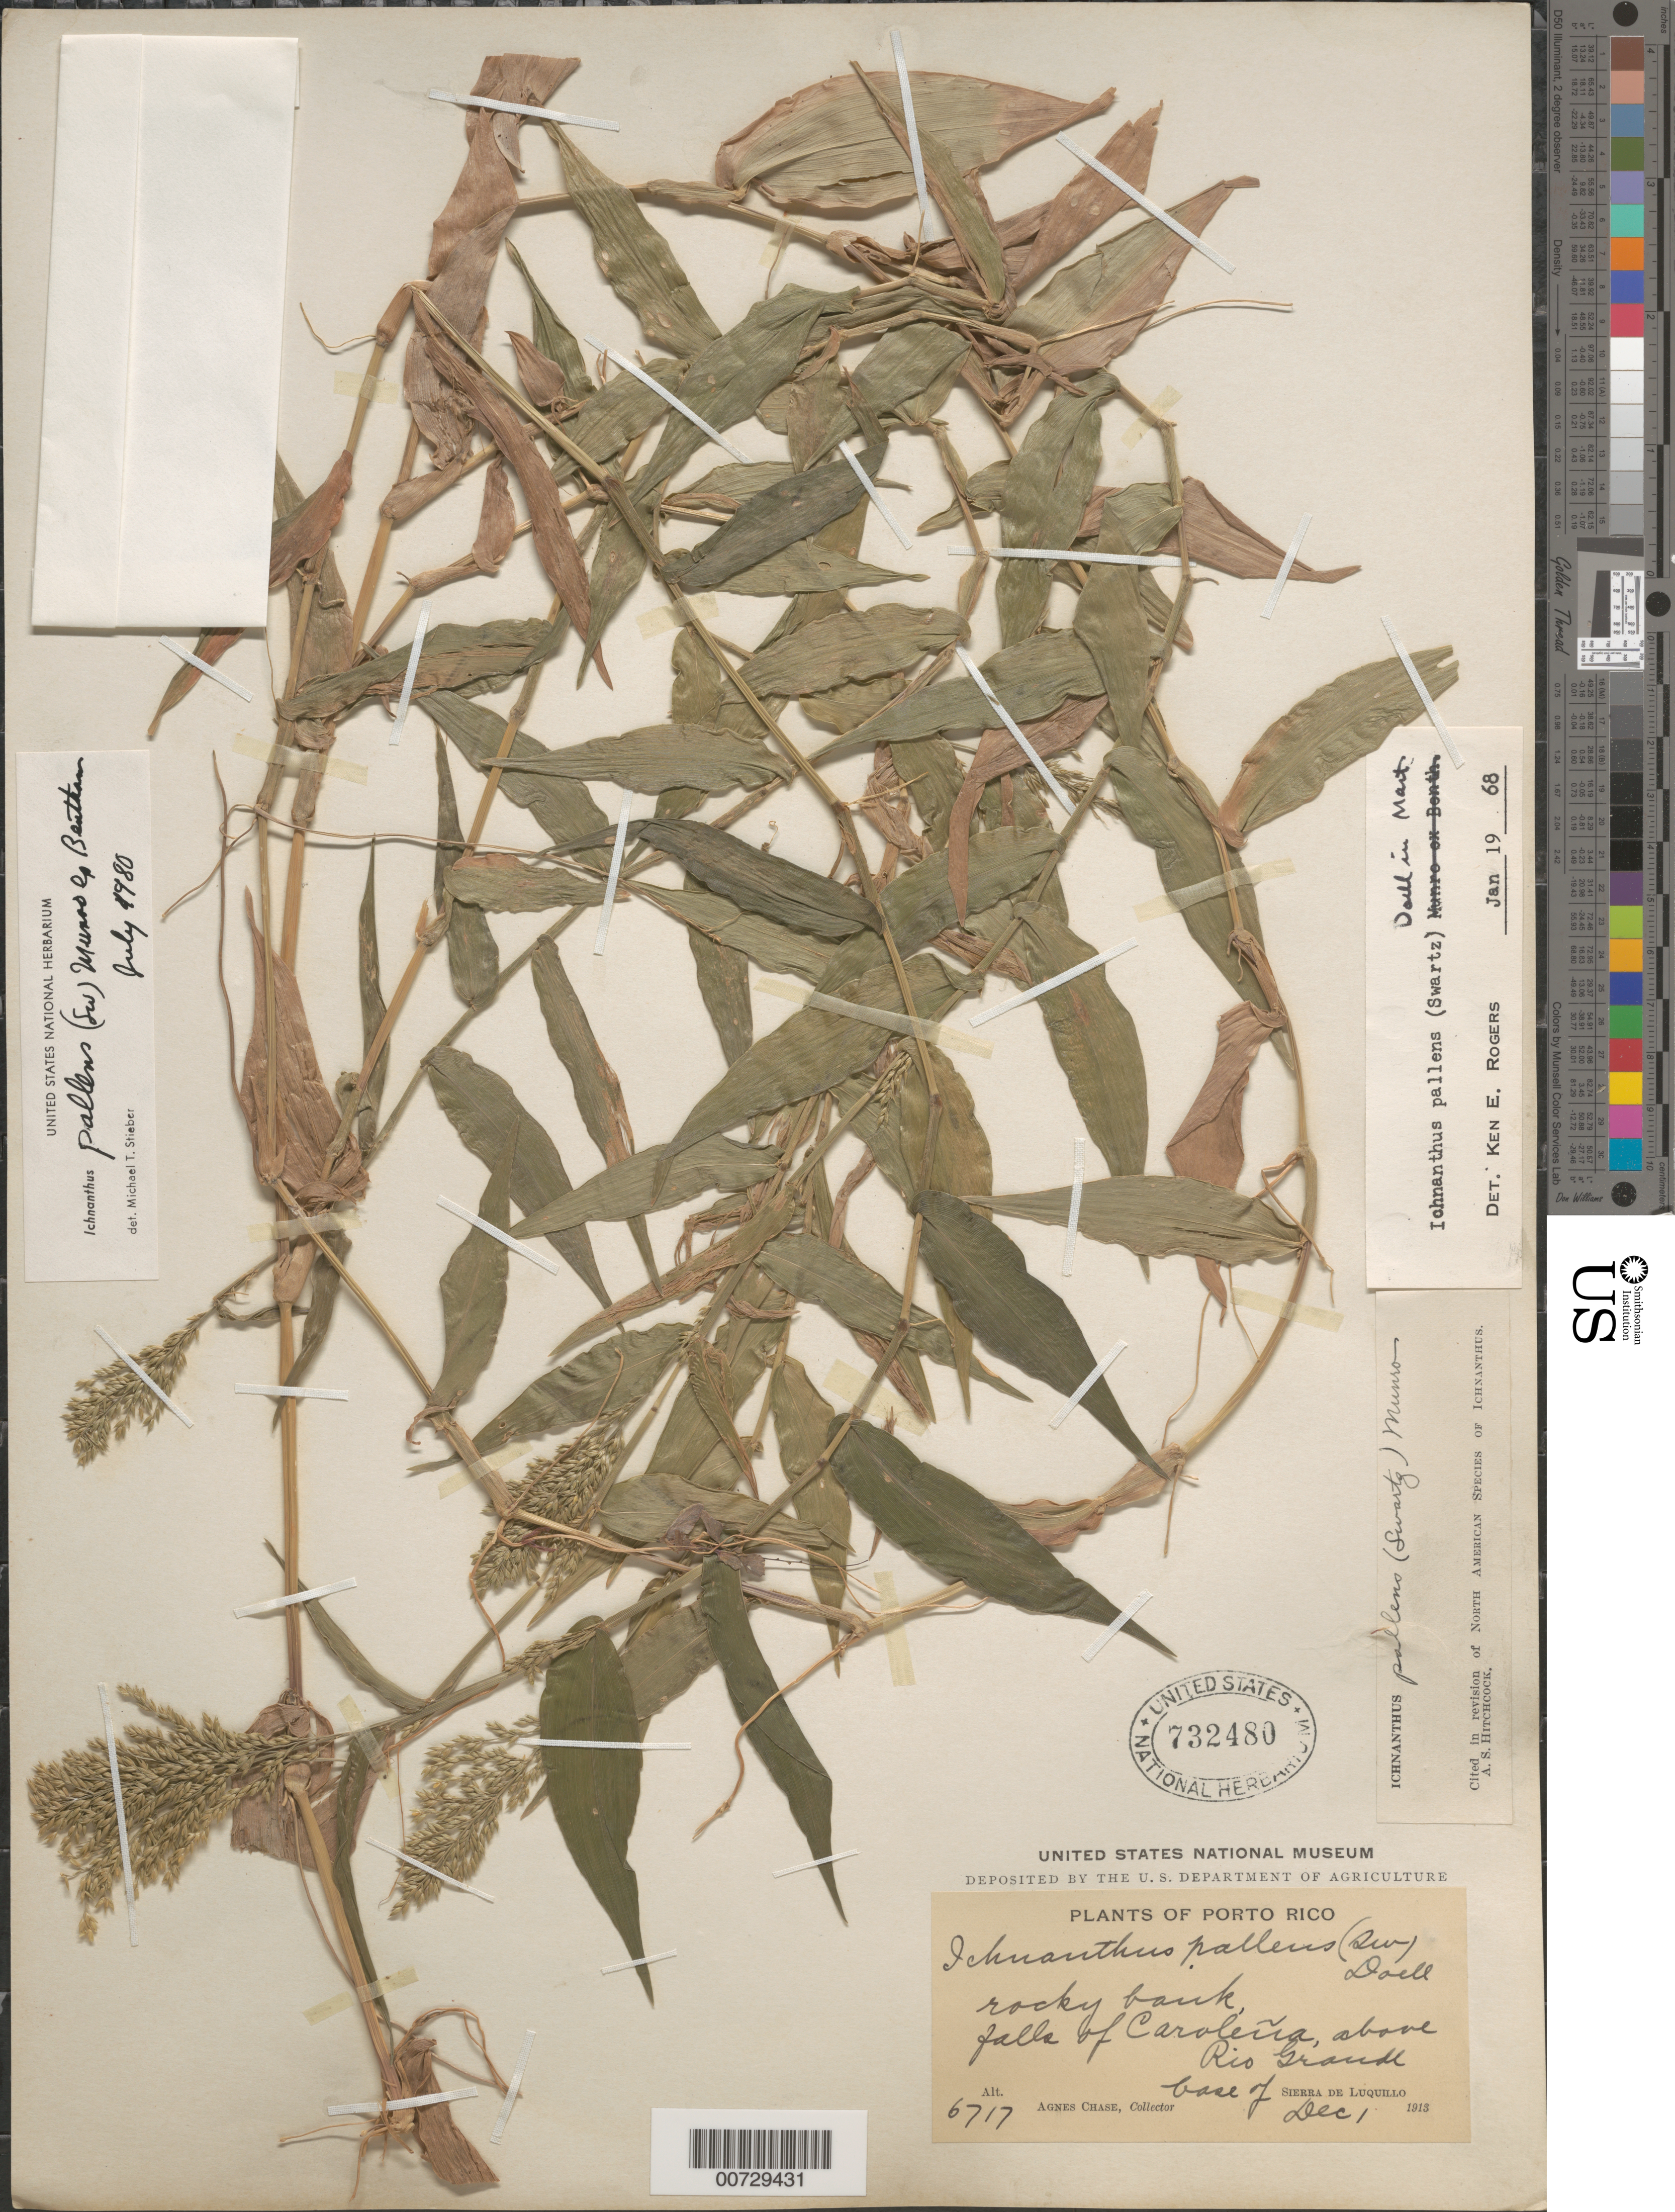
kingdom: Plantae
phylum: Tracheophyta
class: Liliopsida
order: Poales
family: Poaceae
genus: Ichnanthus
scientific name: Ichnanthus pallens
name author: (Sw.) Munro ex Benth.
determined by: Stieber, M. T.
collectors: A. Chase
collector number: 6717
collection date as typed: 01 Dec 1913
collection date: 1913-12-01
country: Puerto Rico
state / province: Luquillo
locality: Sierra de Luquillo, base of; Falls of Caroliña above Río Grande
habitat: Rocky bank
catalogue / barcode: US 732480